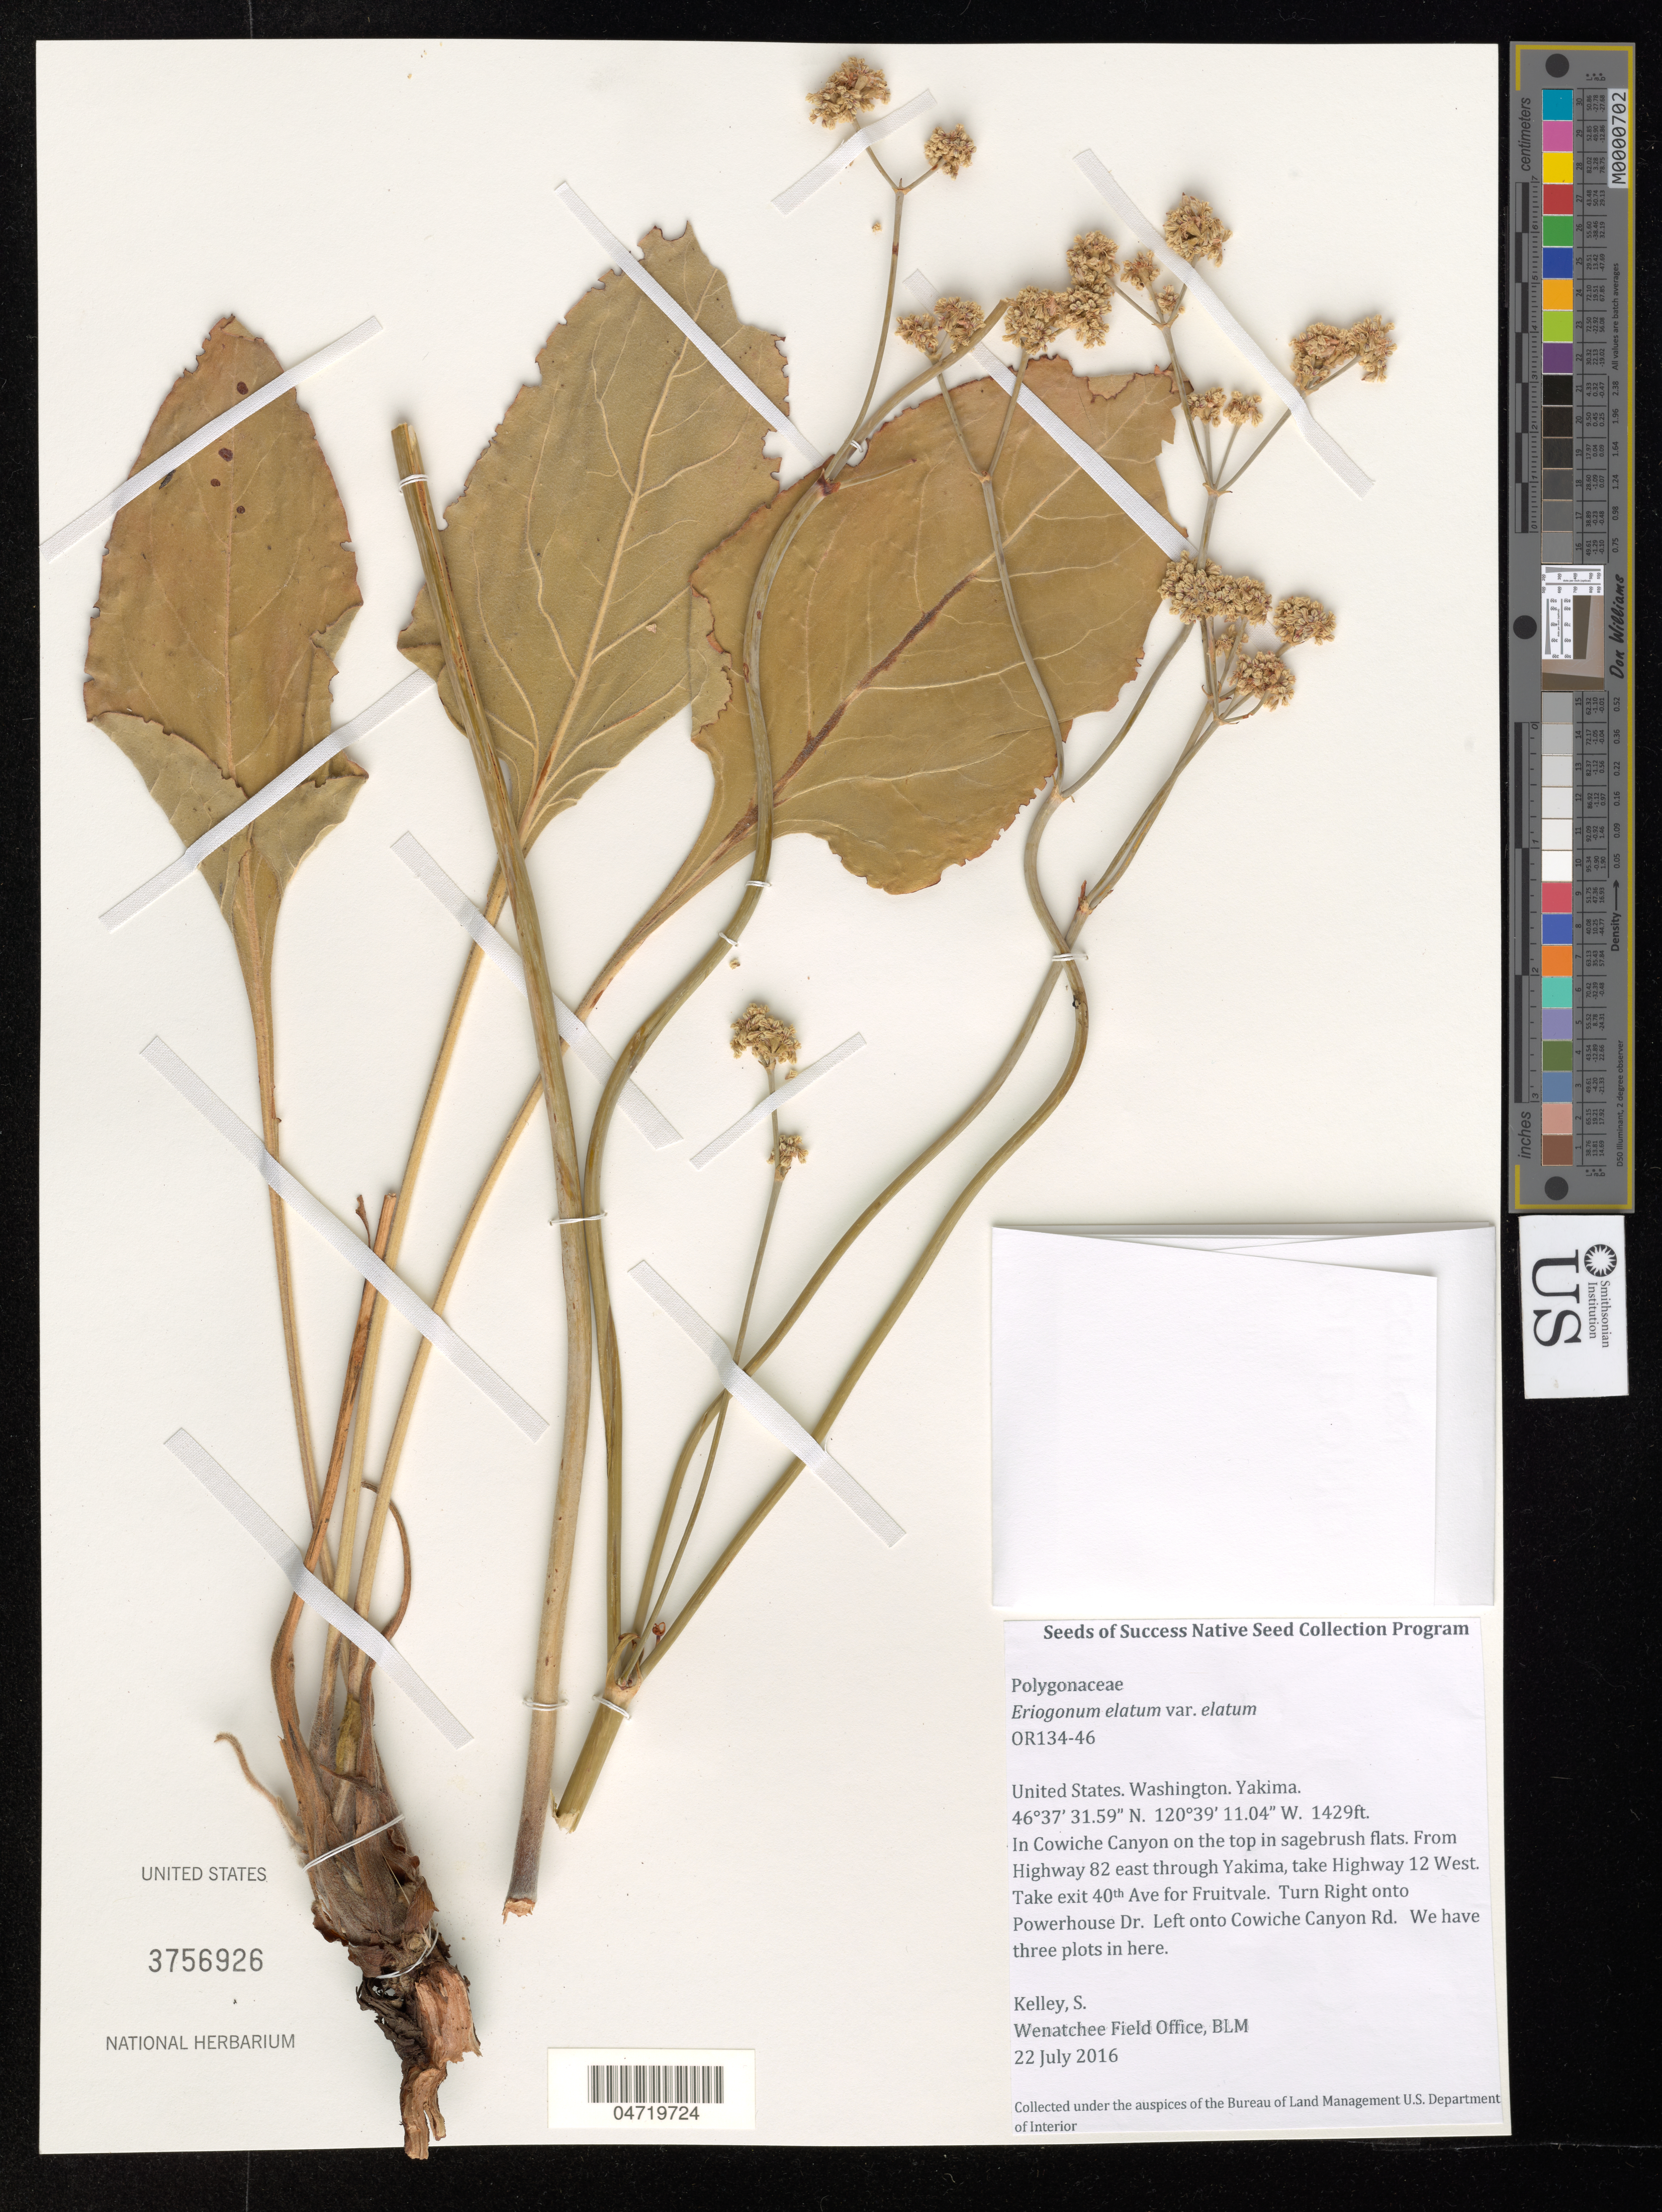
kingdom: Plantae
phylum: Tracheophyta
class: Magnoliopsida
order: Caryophyllales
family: Polygonaceae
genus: Eriogonum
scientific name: Eriogonum elatum var. elatum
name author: Douglas ex Benth.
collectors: S. Kelley, G. Svobodny, K. Loos, K. Schneider & A. Miller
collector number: OR134-46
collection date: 2016-07-22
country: United States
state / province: Washington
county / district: Yakima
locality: Cowiche Canyon, Along Creek Trail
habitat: Along creek and on lower mountain slopes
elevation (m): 436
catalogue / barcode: US 3756926